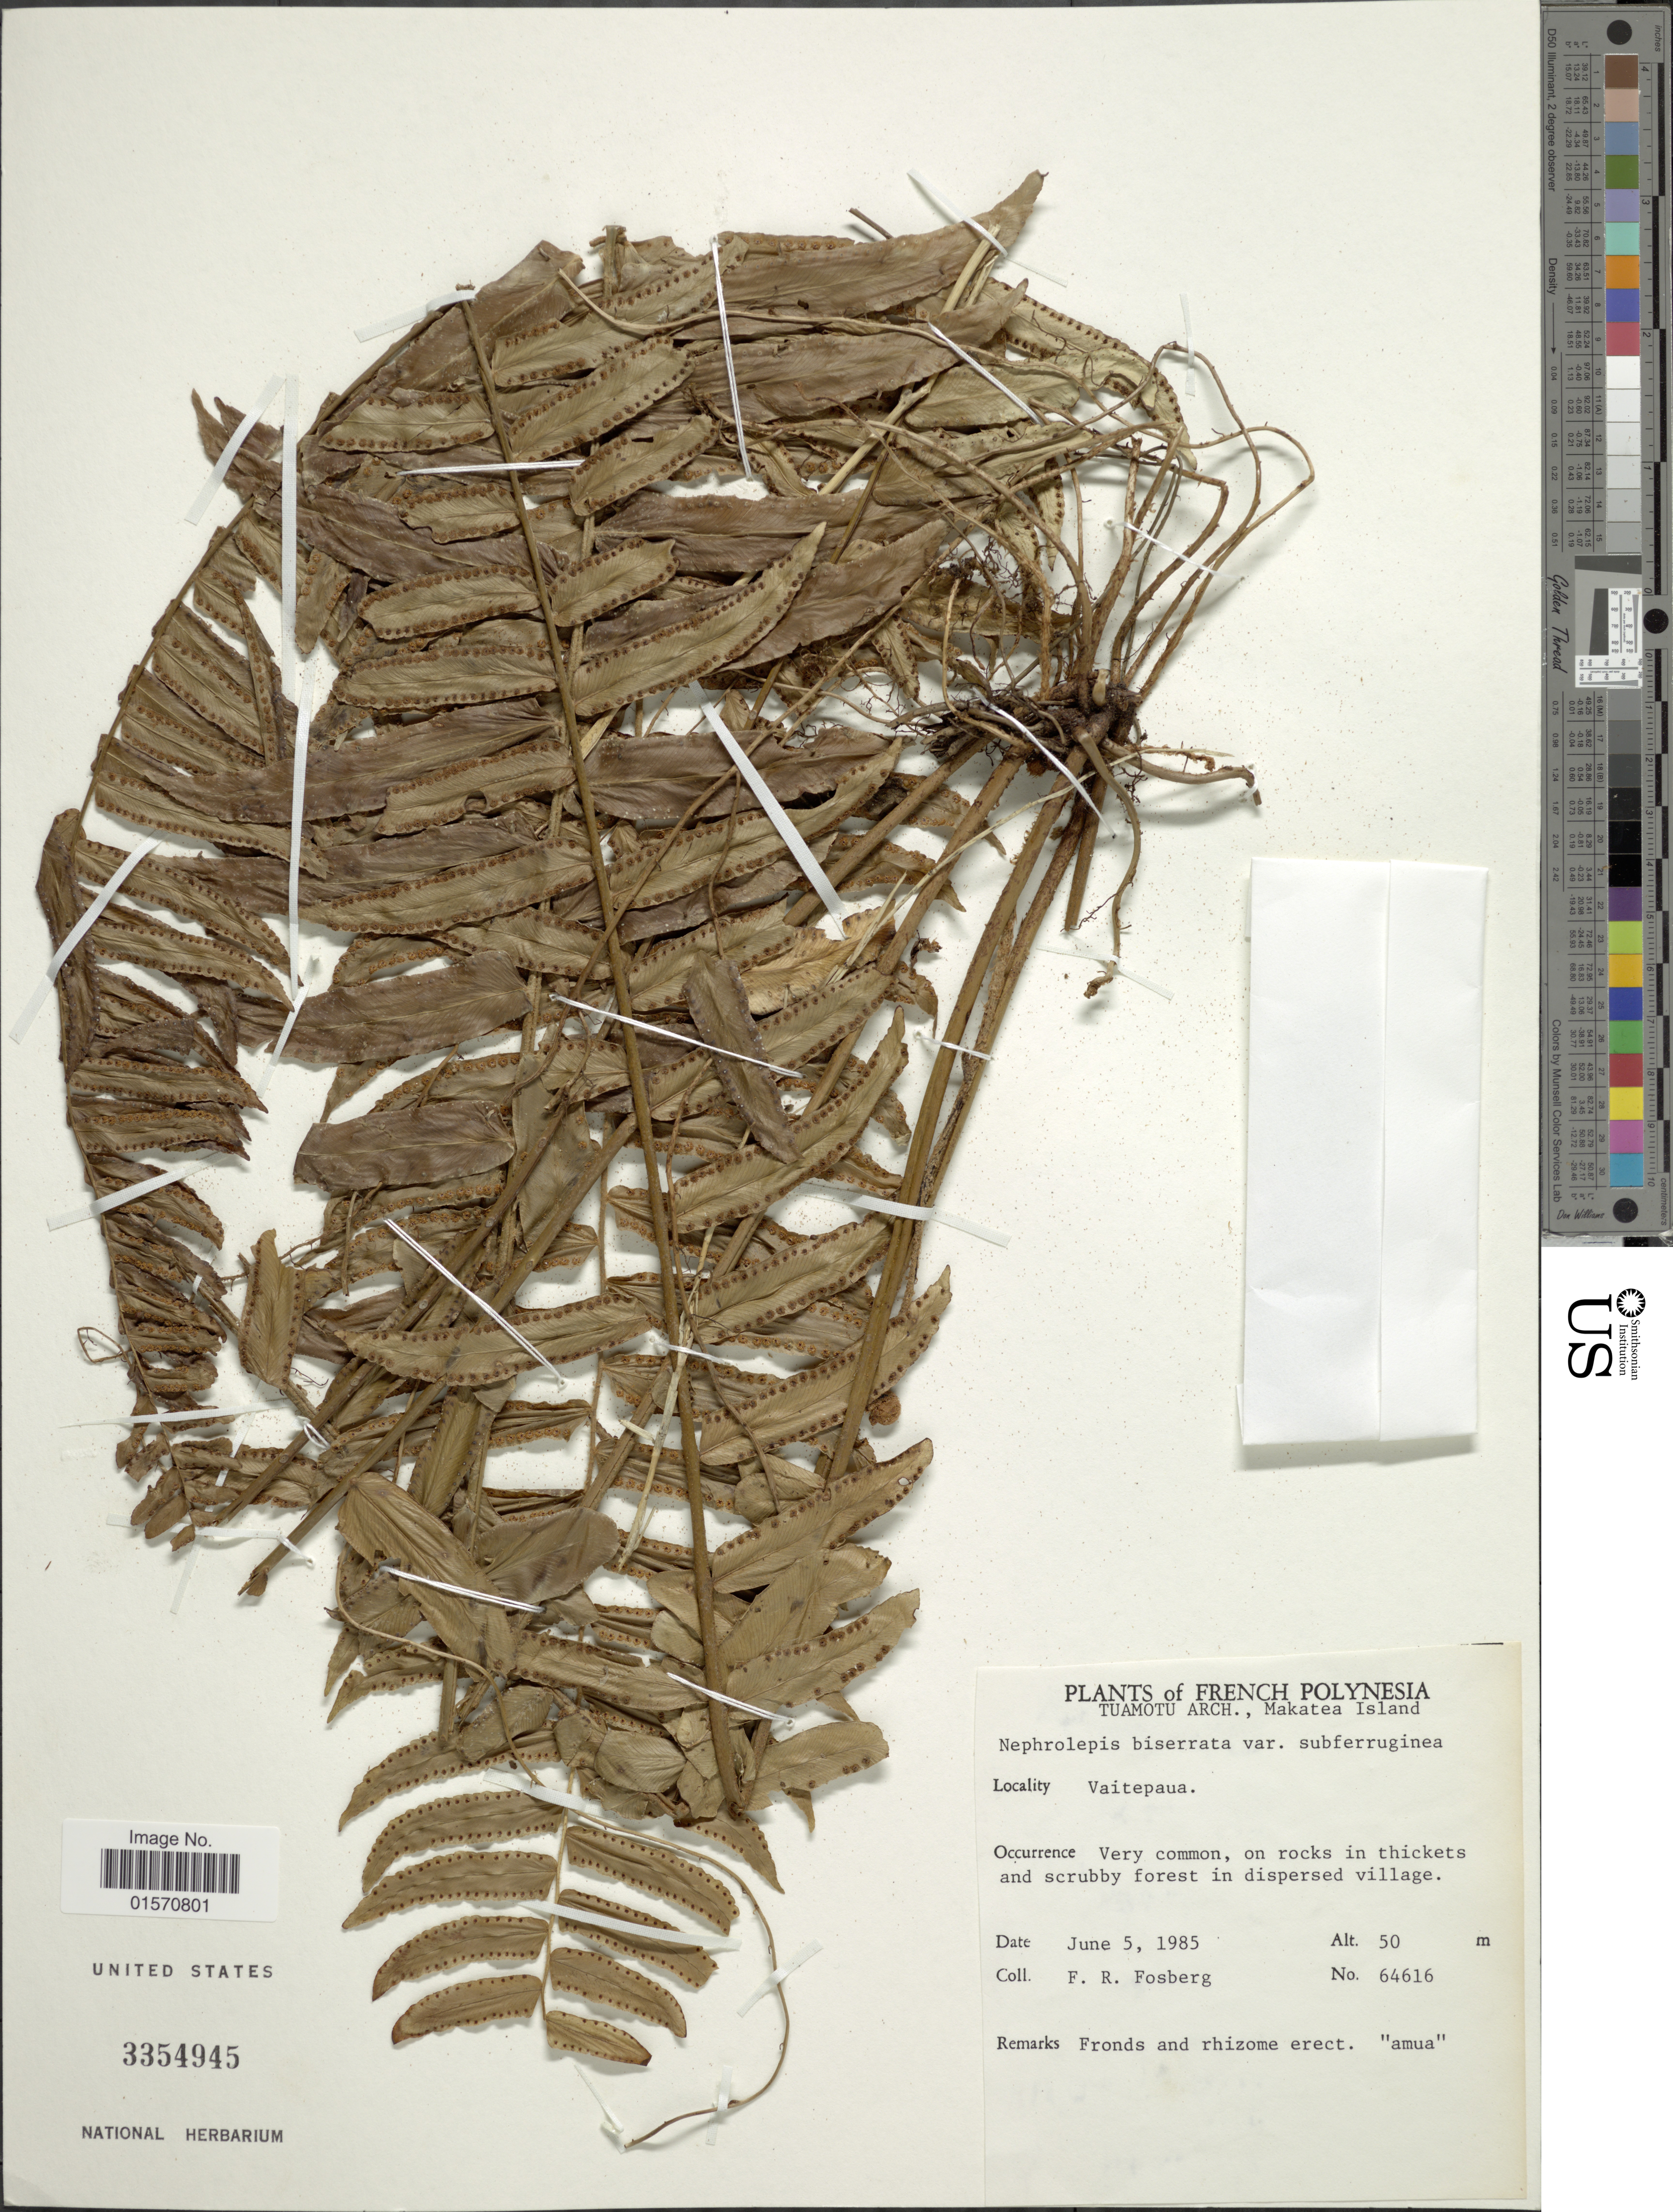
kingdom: Plantae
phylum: Tracheophyta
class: Polypodiopsida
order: Polypodiales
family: Nephrolepidaceae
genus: Nephrolepis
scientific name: Nephrolepis biserrata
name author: (Sw.) Schott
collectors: F. R. Fosberg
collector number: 64616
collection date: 1985-06-05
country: French Polynesia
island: Makatea [Aurora]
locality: Tuamotu Arch., Makatea Island. Vaitepaua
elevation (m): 50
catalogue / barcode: US 3354945